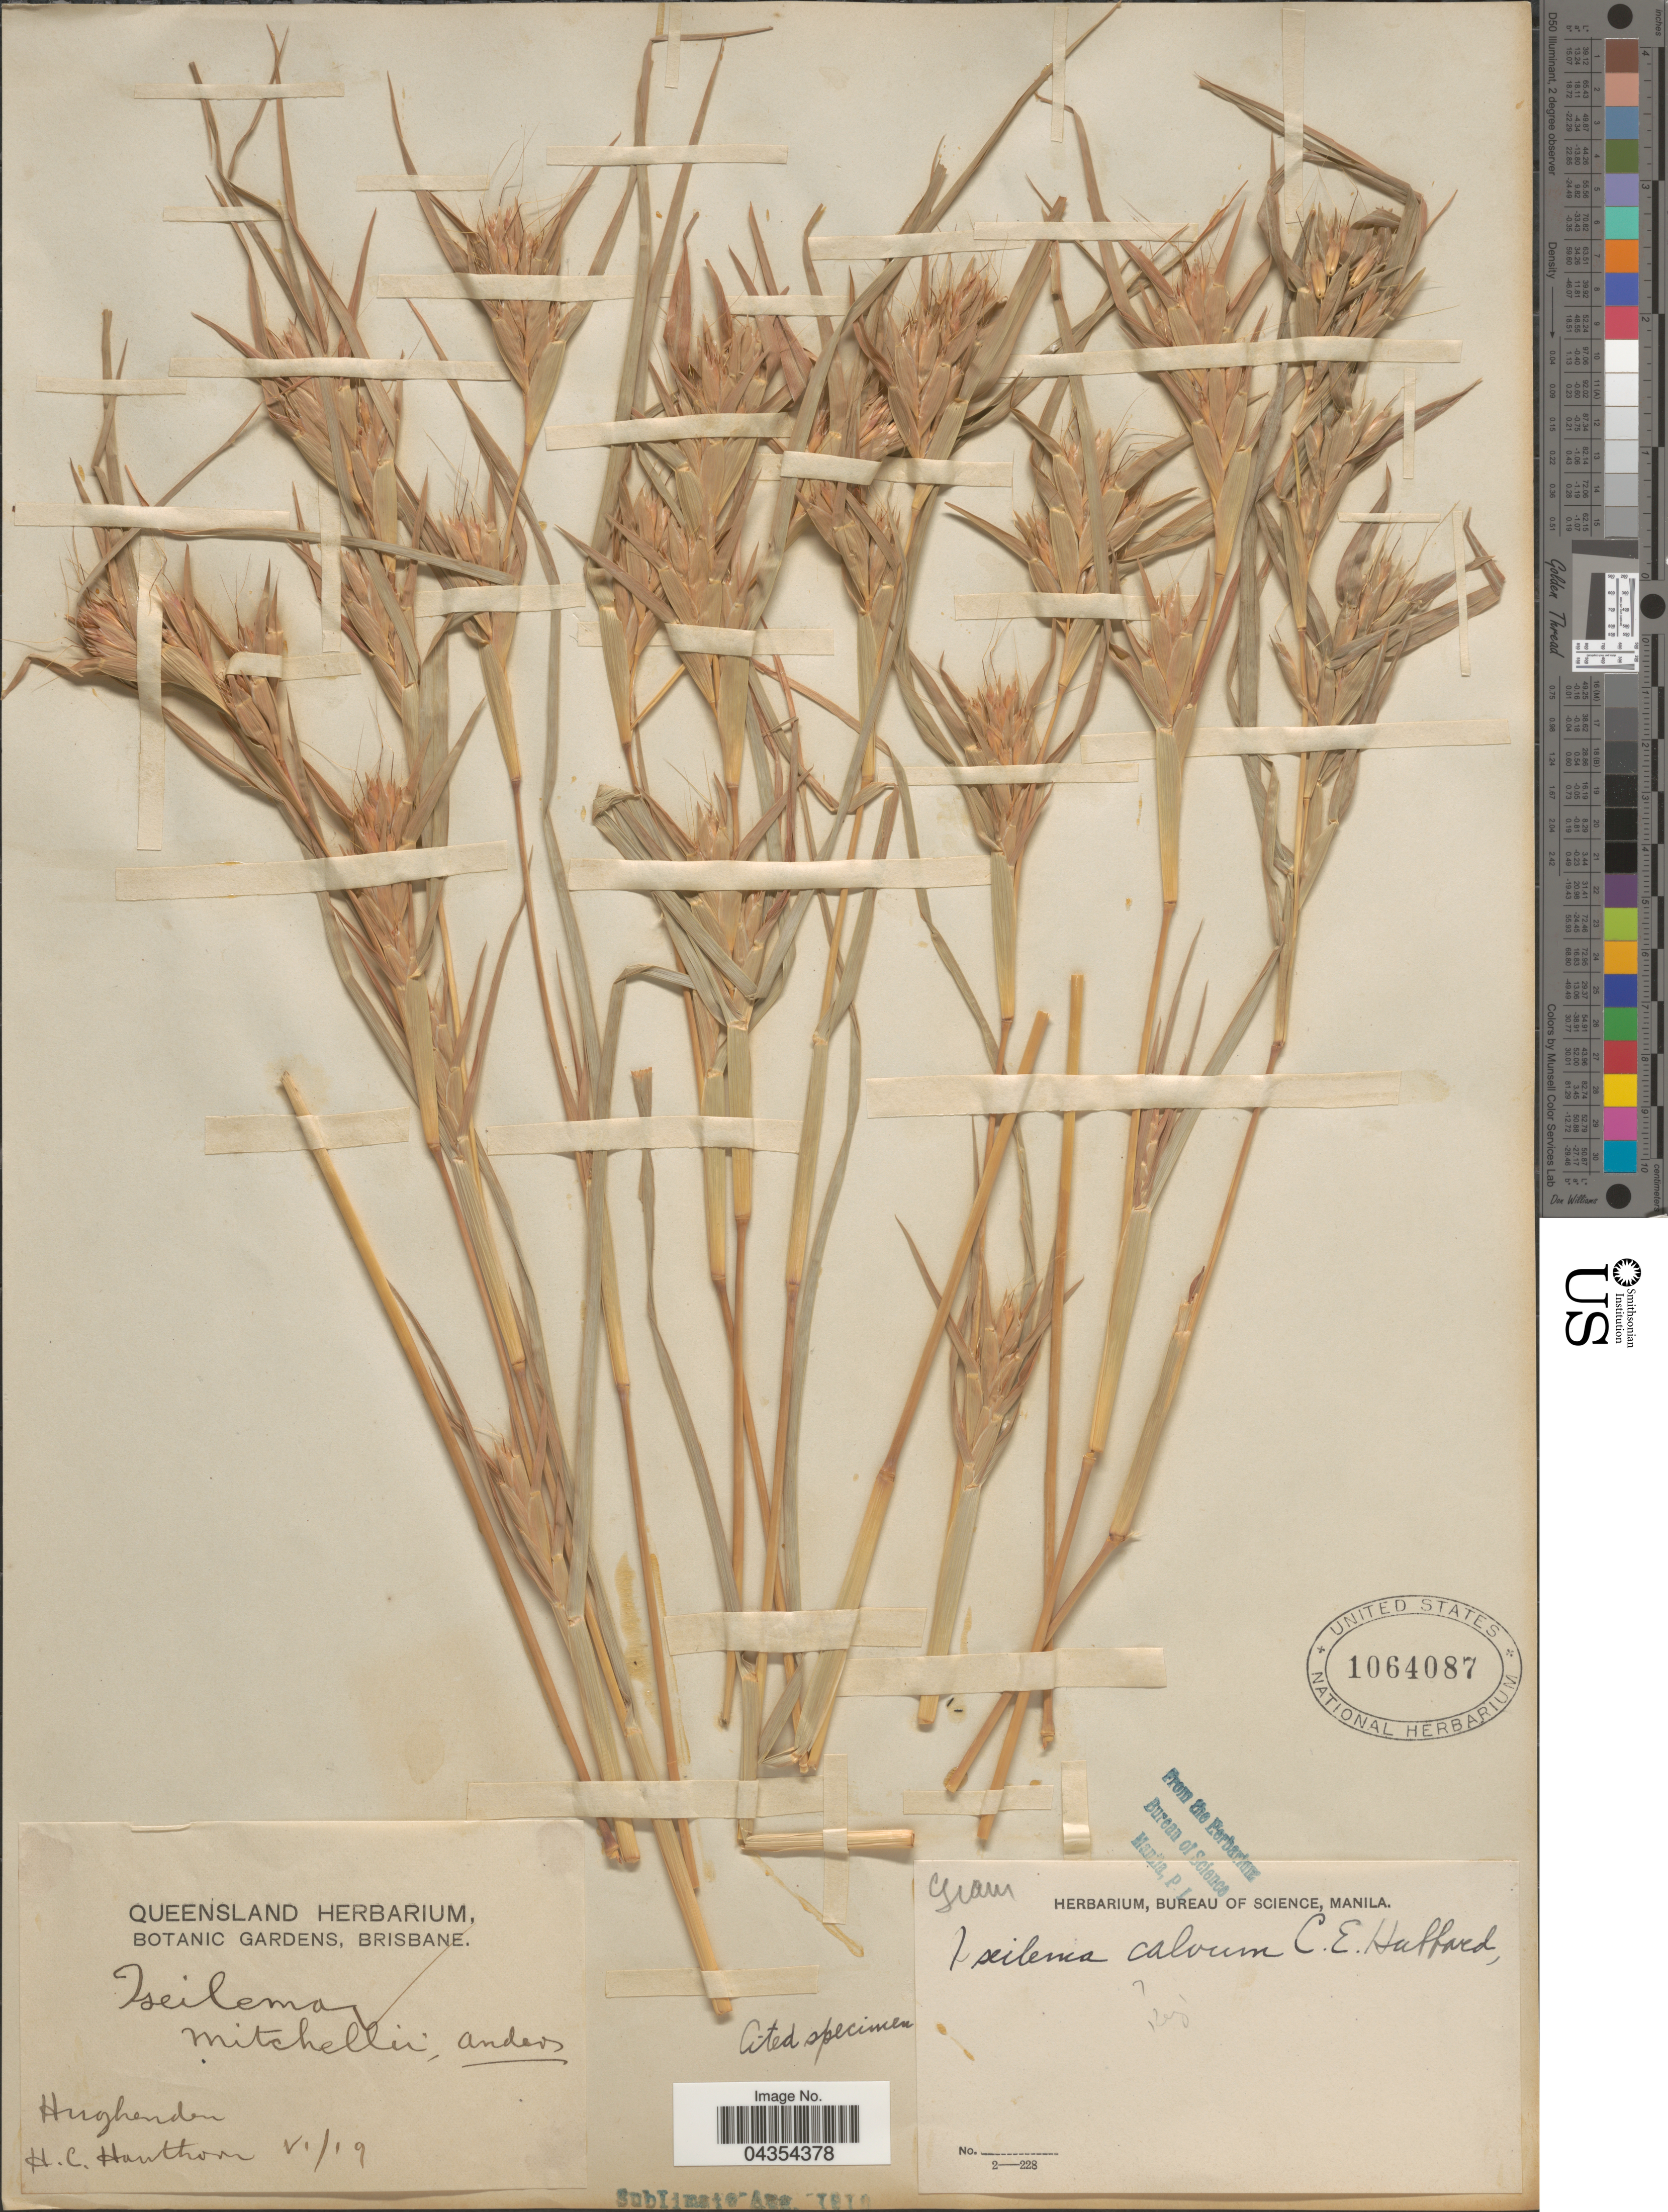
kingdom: Plantae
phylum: Tracheophyta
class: Liliopsida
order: Poales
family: Poaceae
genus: Iseilema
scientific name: Iseilema calvum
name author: C. E. Hubb.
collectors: H. Hawthorn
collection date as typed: Transcribed d/m/y: /6/19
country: Australia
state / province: Queensland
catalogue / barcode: US 1064087